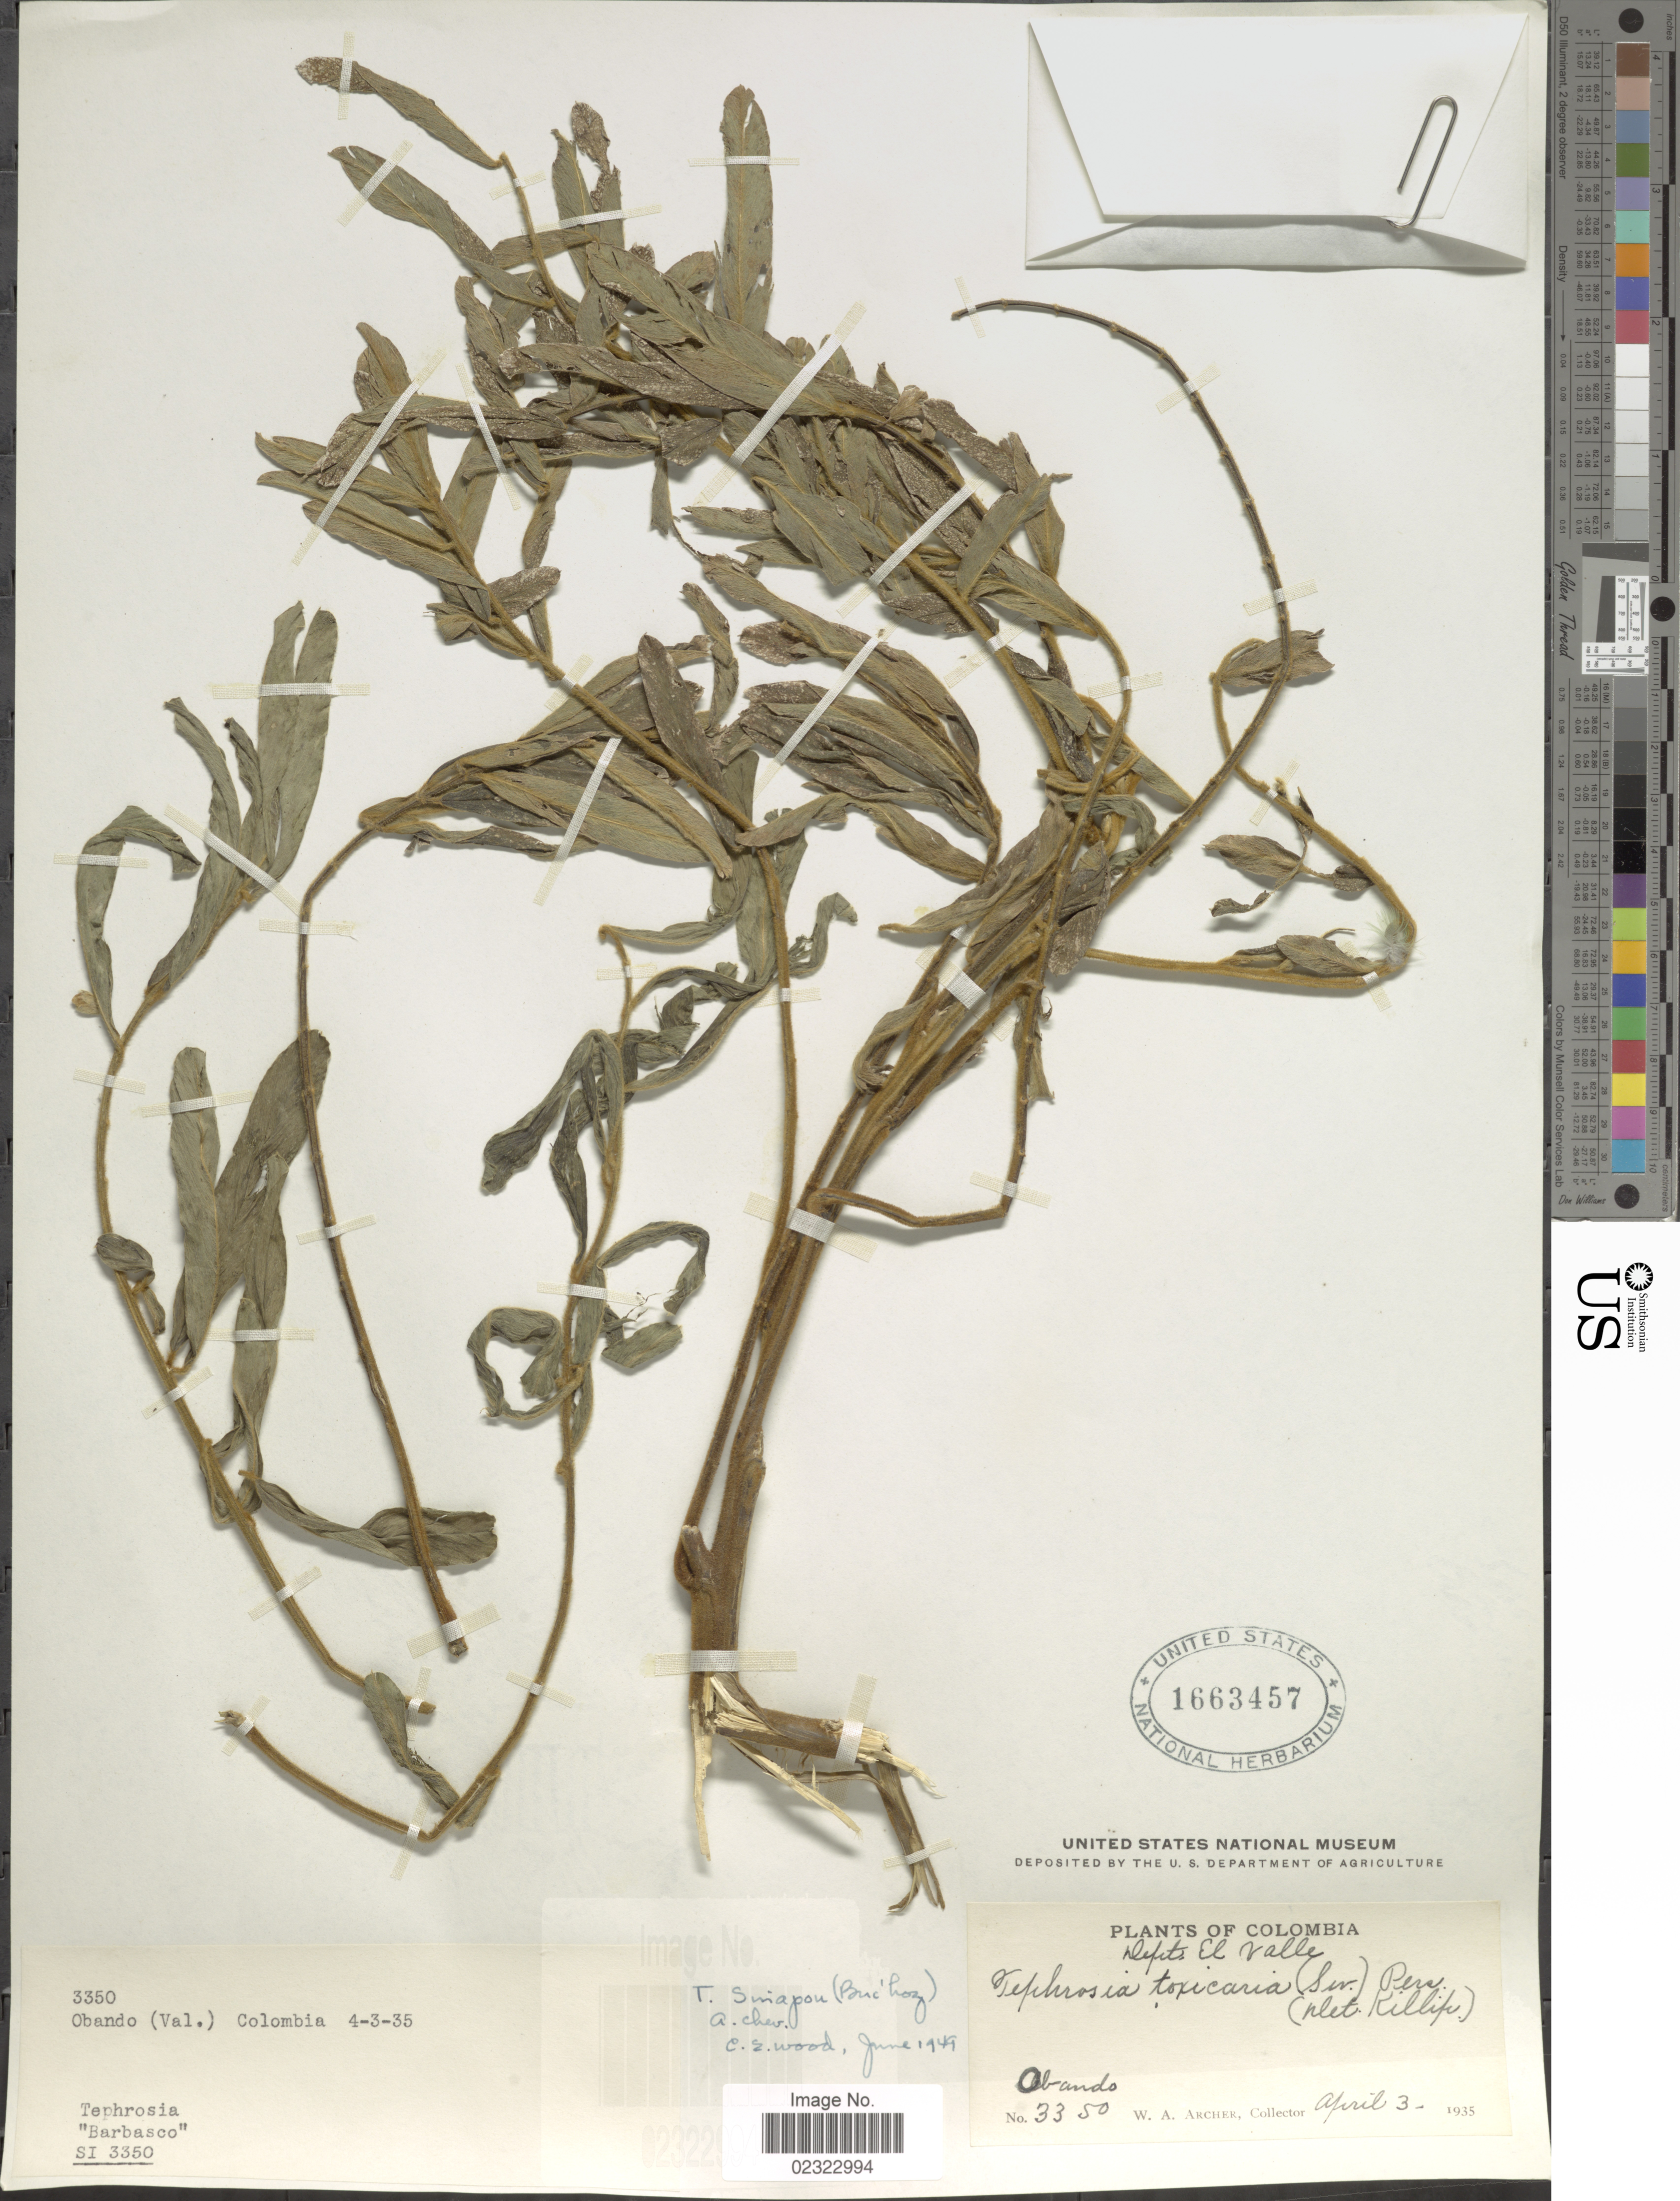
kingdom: Plantae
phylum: Tracheophyta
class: Magnoliopsida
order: Fabales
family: Fabaceae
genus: Tephrosia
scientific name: Tephrosia sinapou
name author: (Buc'hoz) A. Chev.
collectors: W. A. Archer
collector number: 3350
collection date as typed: Transcribed d/m/y: 3/4/35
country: Colombia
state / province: Valle del Cauca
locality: Dept. El Valle, Obando (Val.) Colombia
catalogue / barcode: US 1663457